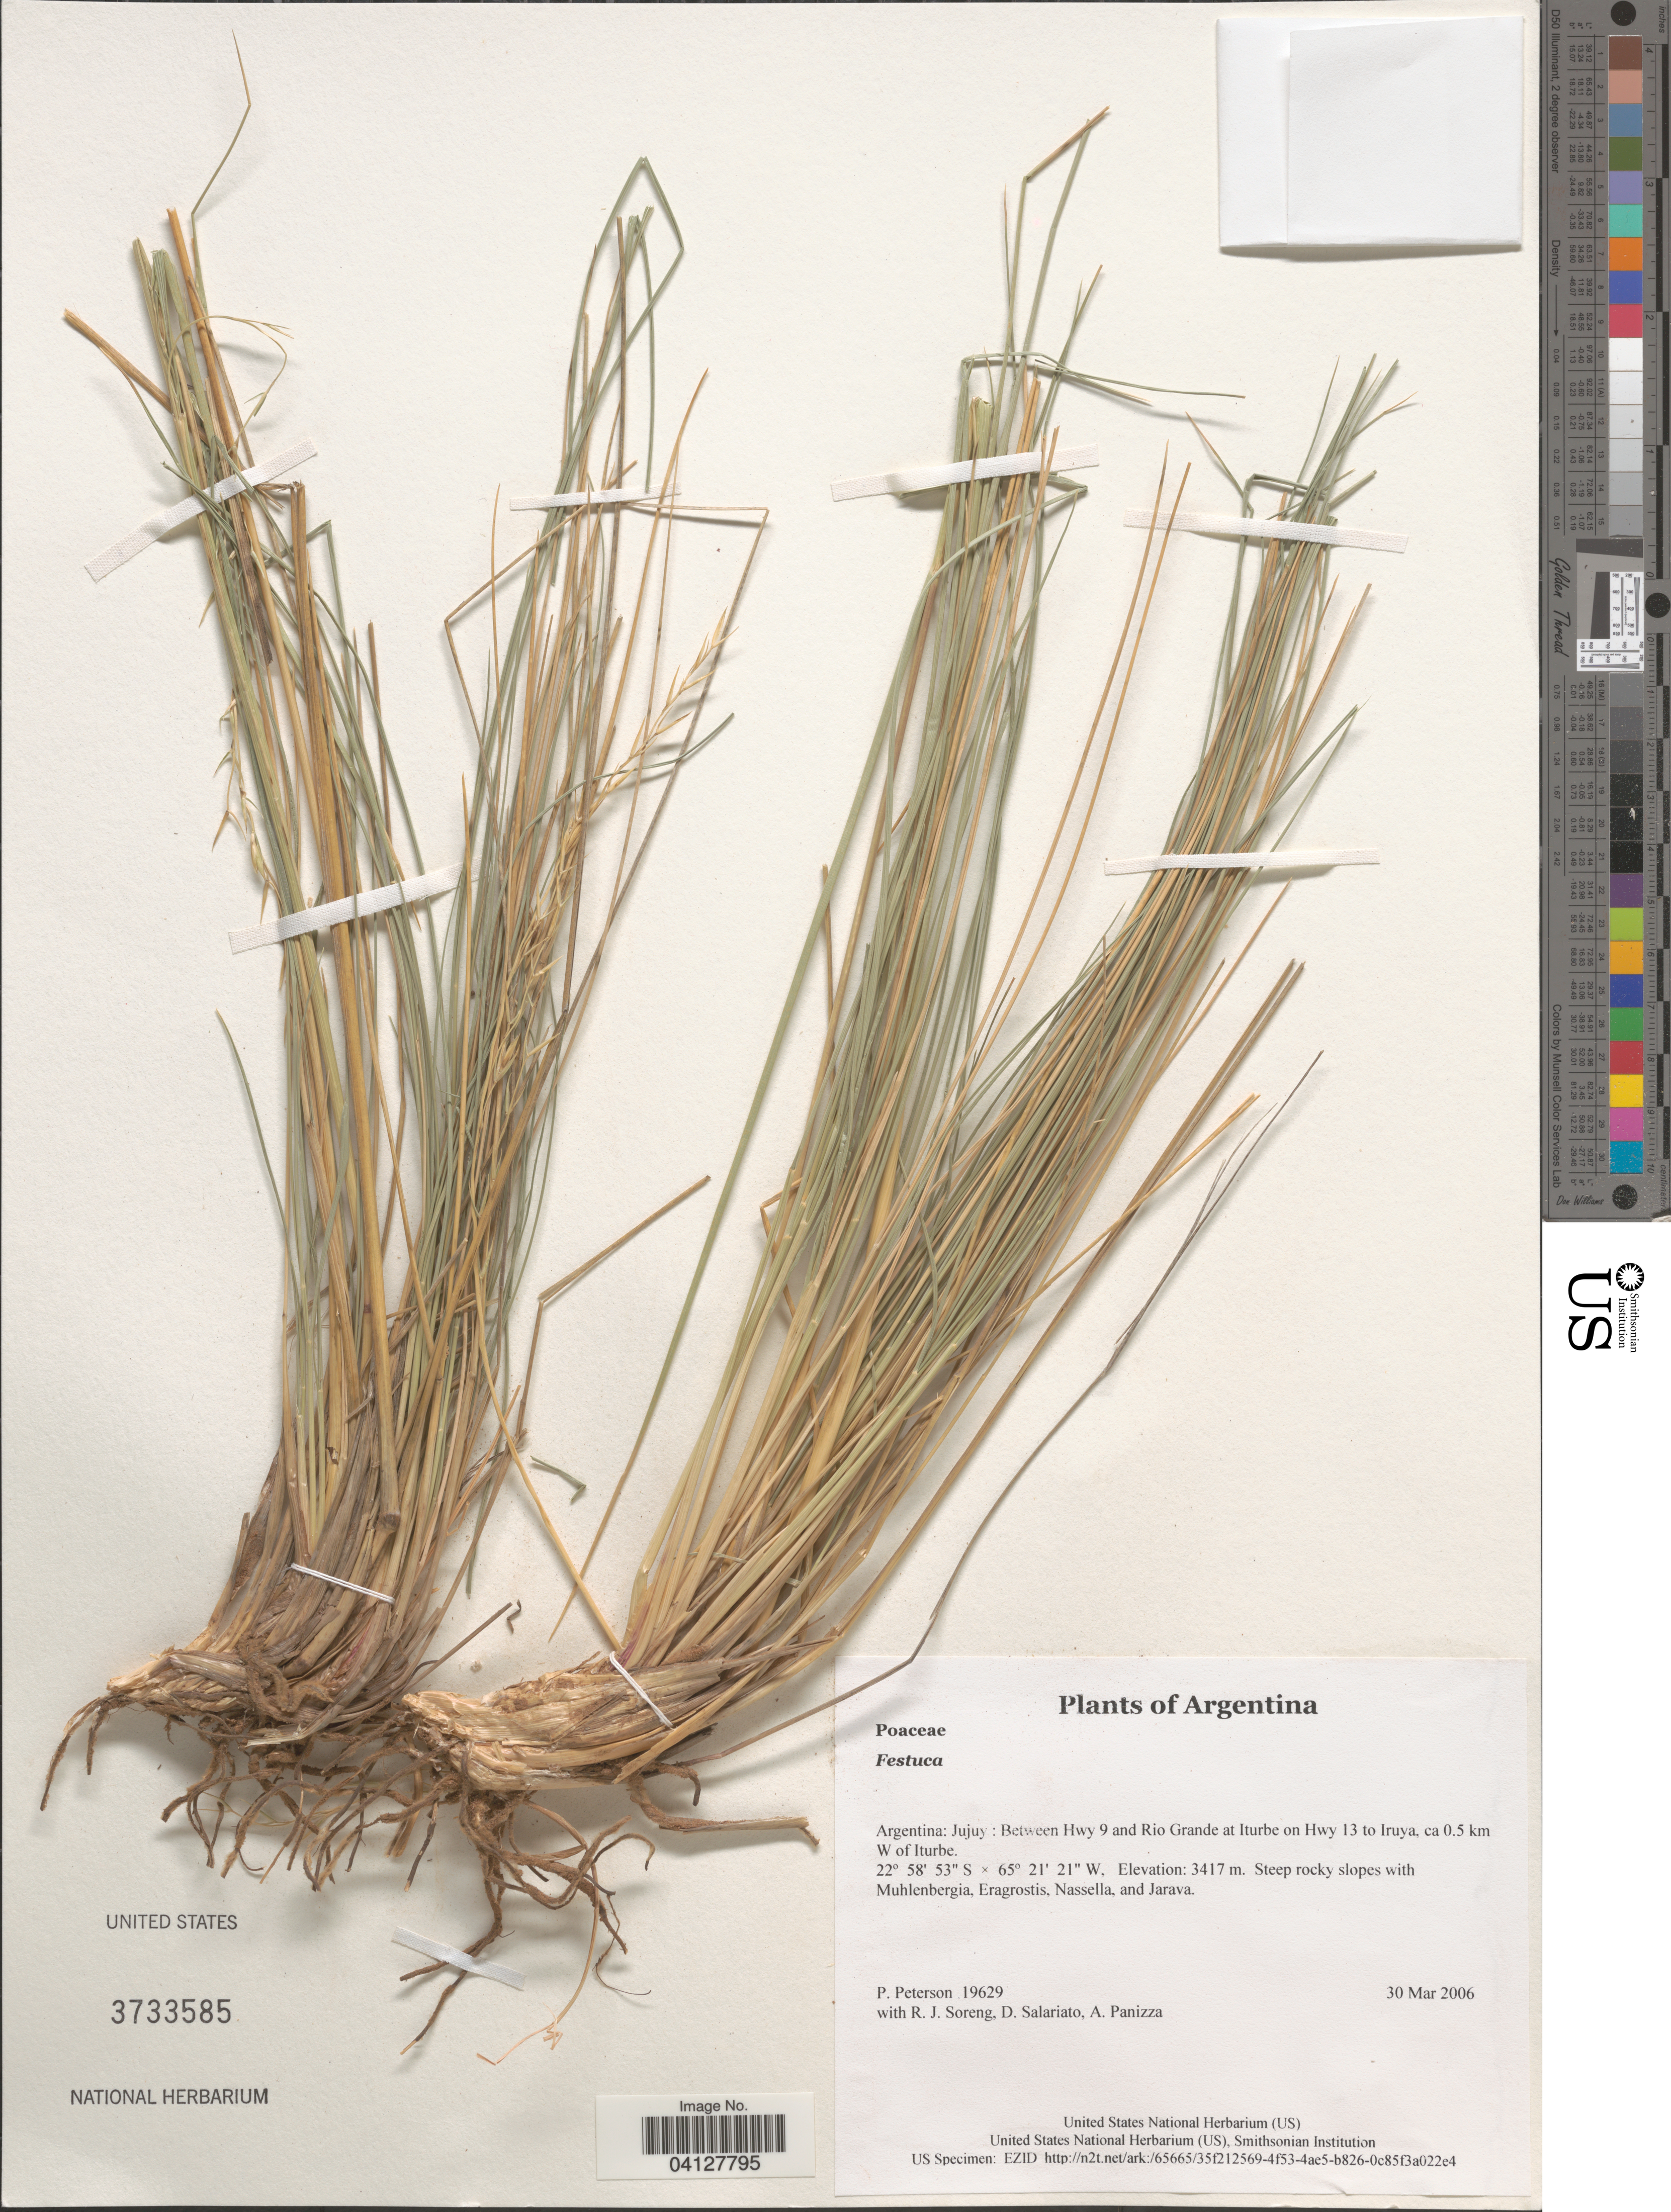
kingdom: Plantae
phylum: Tracheophyta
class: Liliopsida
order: Poales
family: Poaceae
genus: Festuca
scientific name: Festuca sp.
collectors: P. Peterson, R. J. Soreng, D. Salariato & A. Panizza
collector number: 19629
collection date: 2006-03-30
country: Argentina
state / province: Jujuy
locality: Between Hwy 9 and Rio Grande at Iturbe on Hwy 13 to Iruya, ca 0.5 km W of Iturbe.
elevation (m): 3417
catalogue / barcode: US 3733585